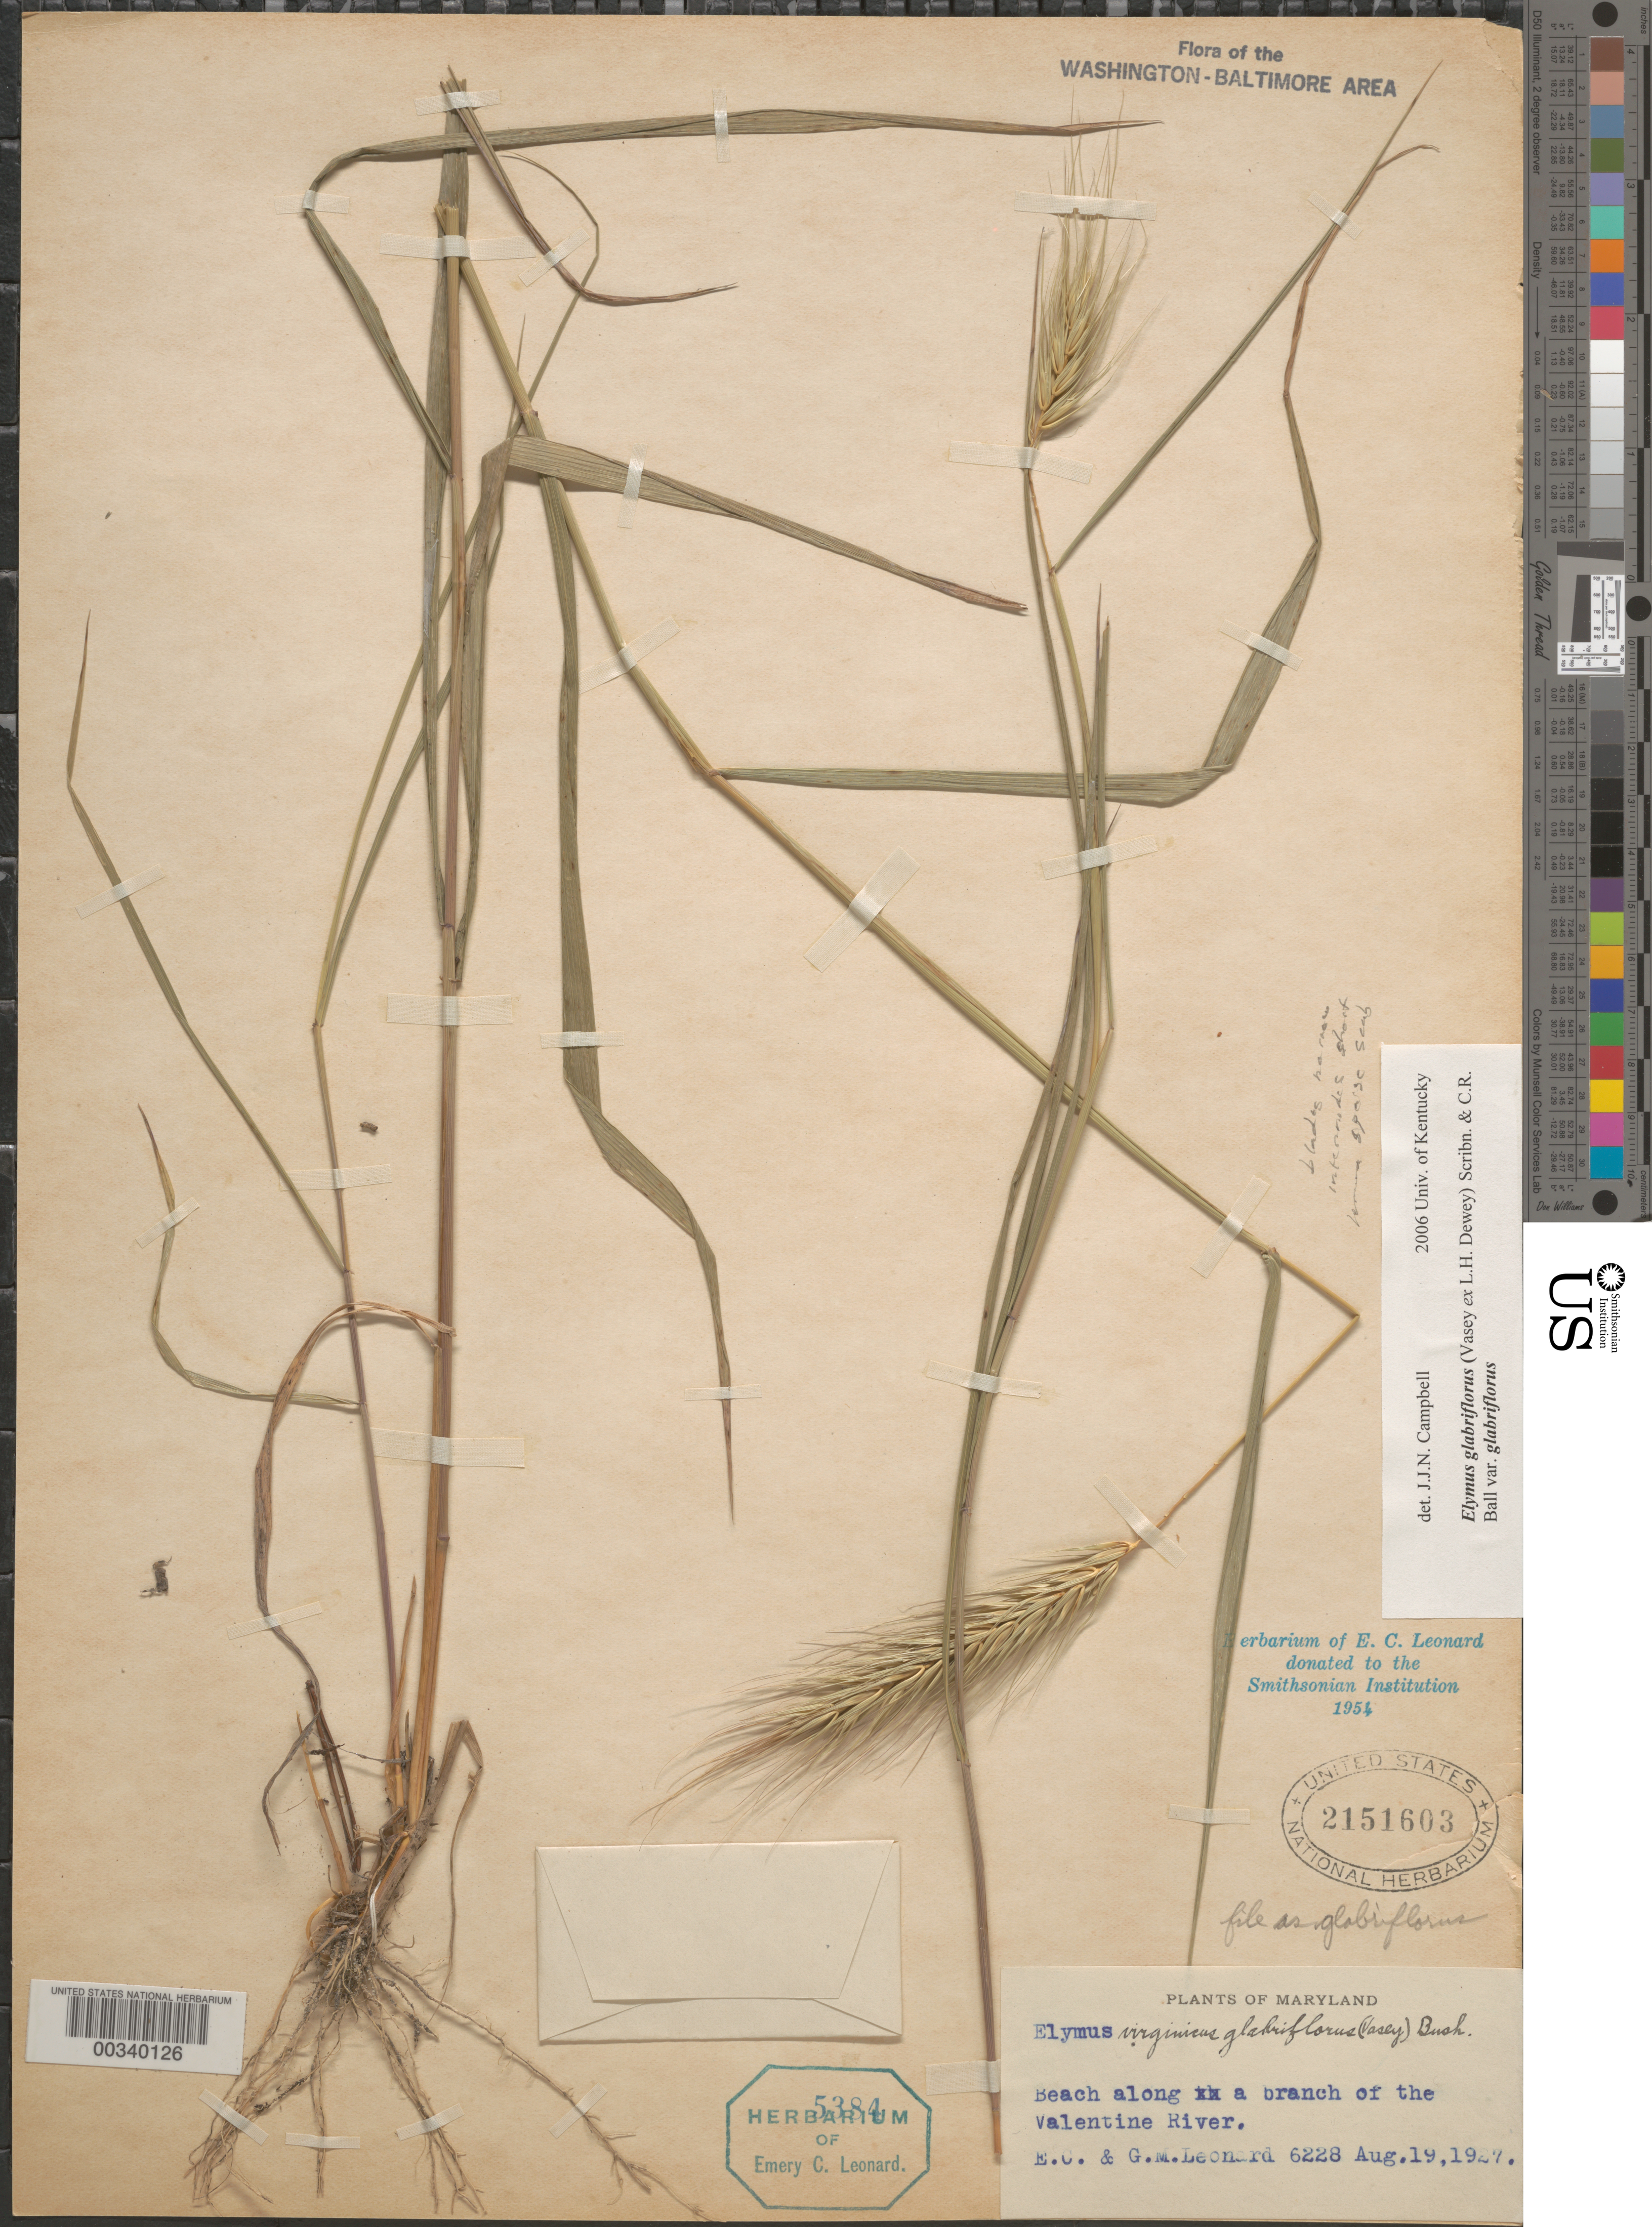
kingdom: Plantae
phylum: Tracheophyta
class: Liliopsida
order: Poales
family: Poaceae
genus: Elymus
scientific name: Elymus glabriflorus var. glabriflorus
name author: (Vasey ex L.H. Dewey) Scribn. & C.R. Ball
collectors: E. C. Leonard & G. M. Leonard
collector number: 6228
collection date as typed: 19 Aug 1927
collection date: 1927-08-19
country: United States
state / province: Maryland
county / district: Anne Arundel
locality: Valentine River on the Severn River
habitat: Reach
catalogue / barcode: US 2151603